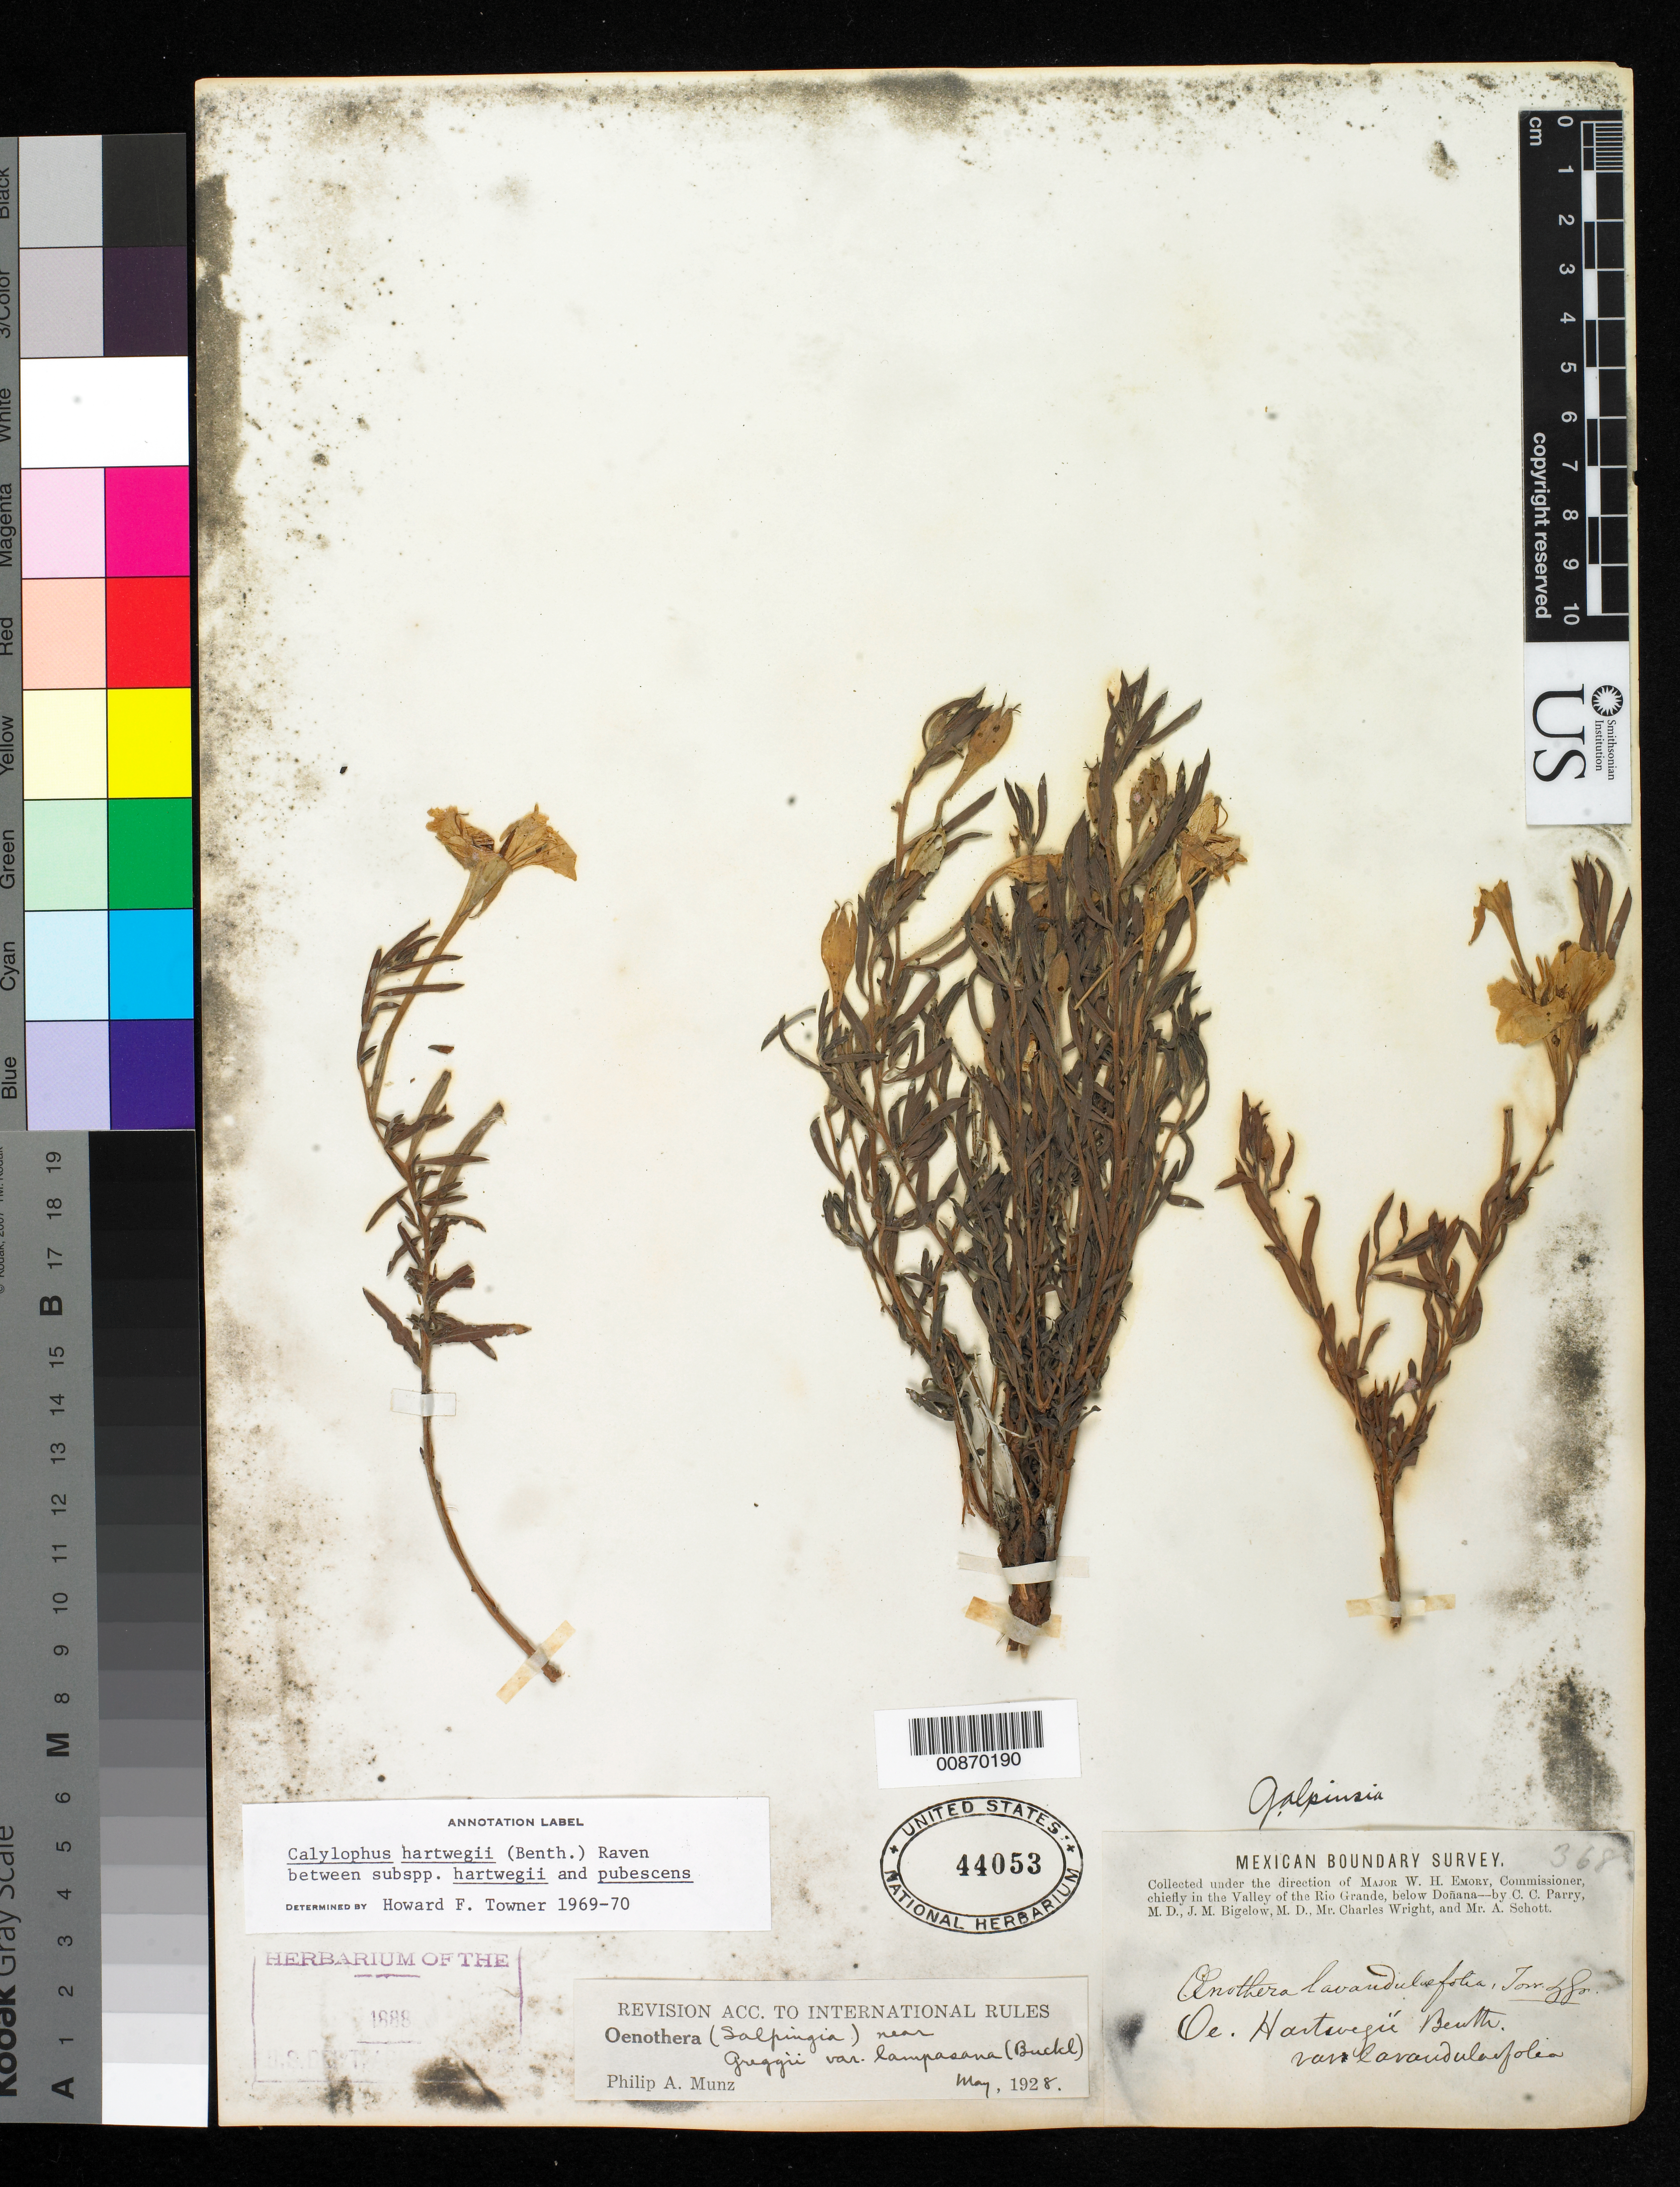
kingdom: Plantae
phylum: Tracheophyta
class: Magnoliopsida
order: Myrtales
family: Onagraceae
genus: Oenothera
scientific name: Oenothera hartwegii subsp. hartwegii x O. hartwegii subsp. pubescens (A. Gray) W.L. Wagner & Hoch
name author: Benth.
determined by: Wagner, W. L., (BOT), Smithsonian Institution - National Museum of Natural History (UNITED STATES)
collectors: C. C. Parry, J. M. Bigelow, C. Wright & A. C. V. Schott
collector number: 368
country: United States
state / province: New Mexico / Texas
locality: Valley of the Rio Grande, below Doñana.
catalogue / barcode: US 44053